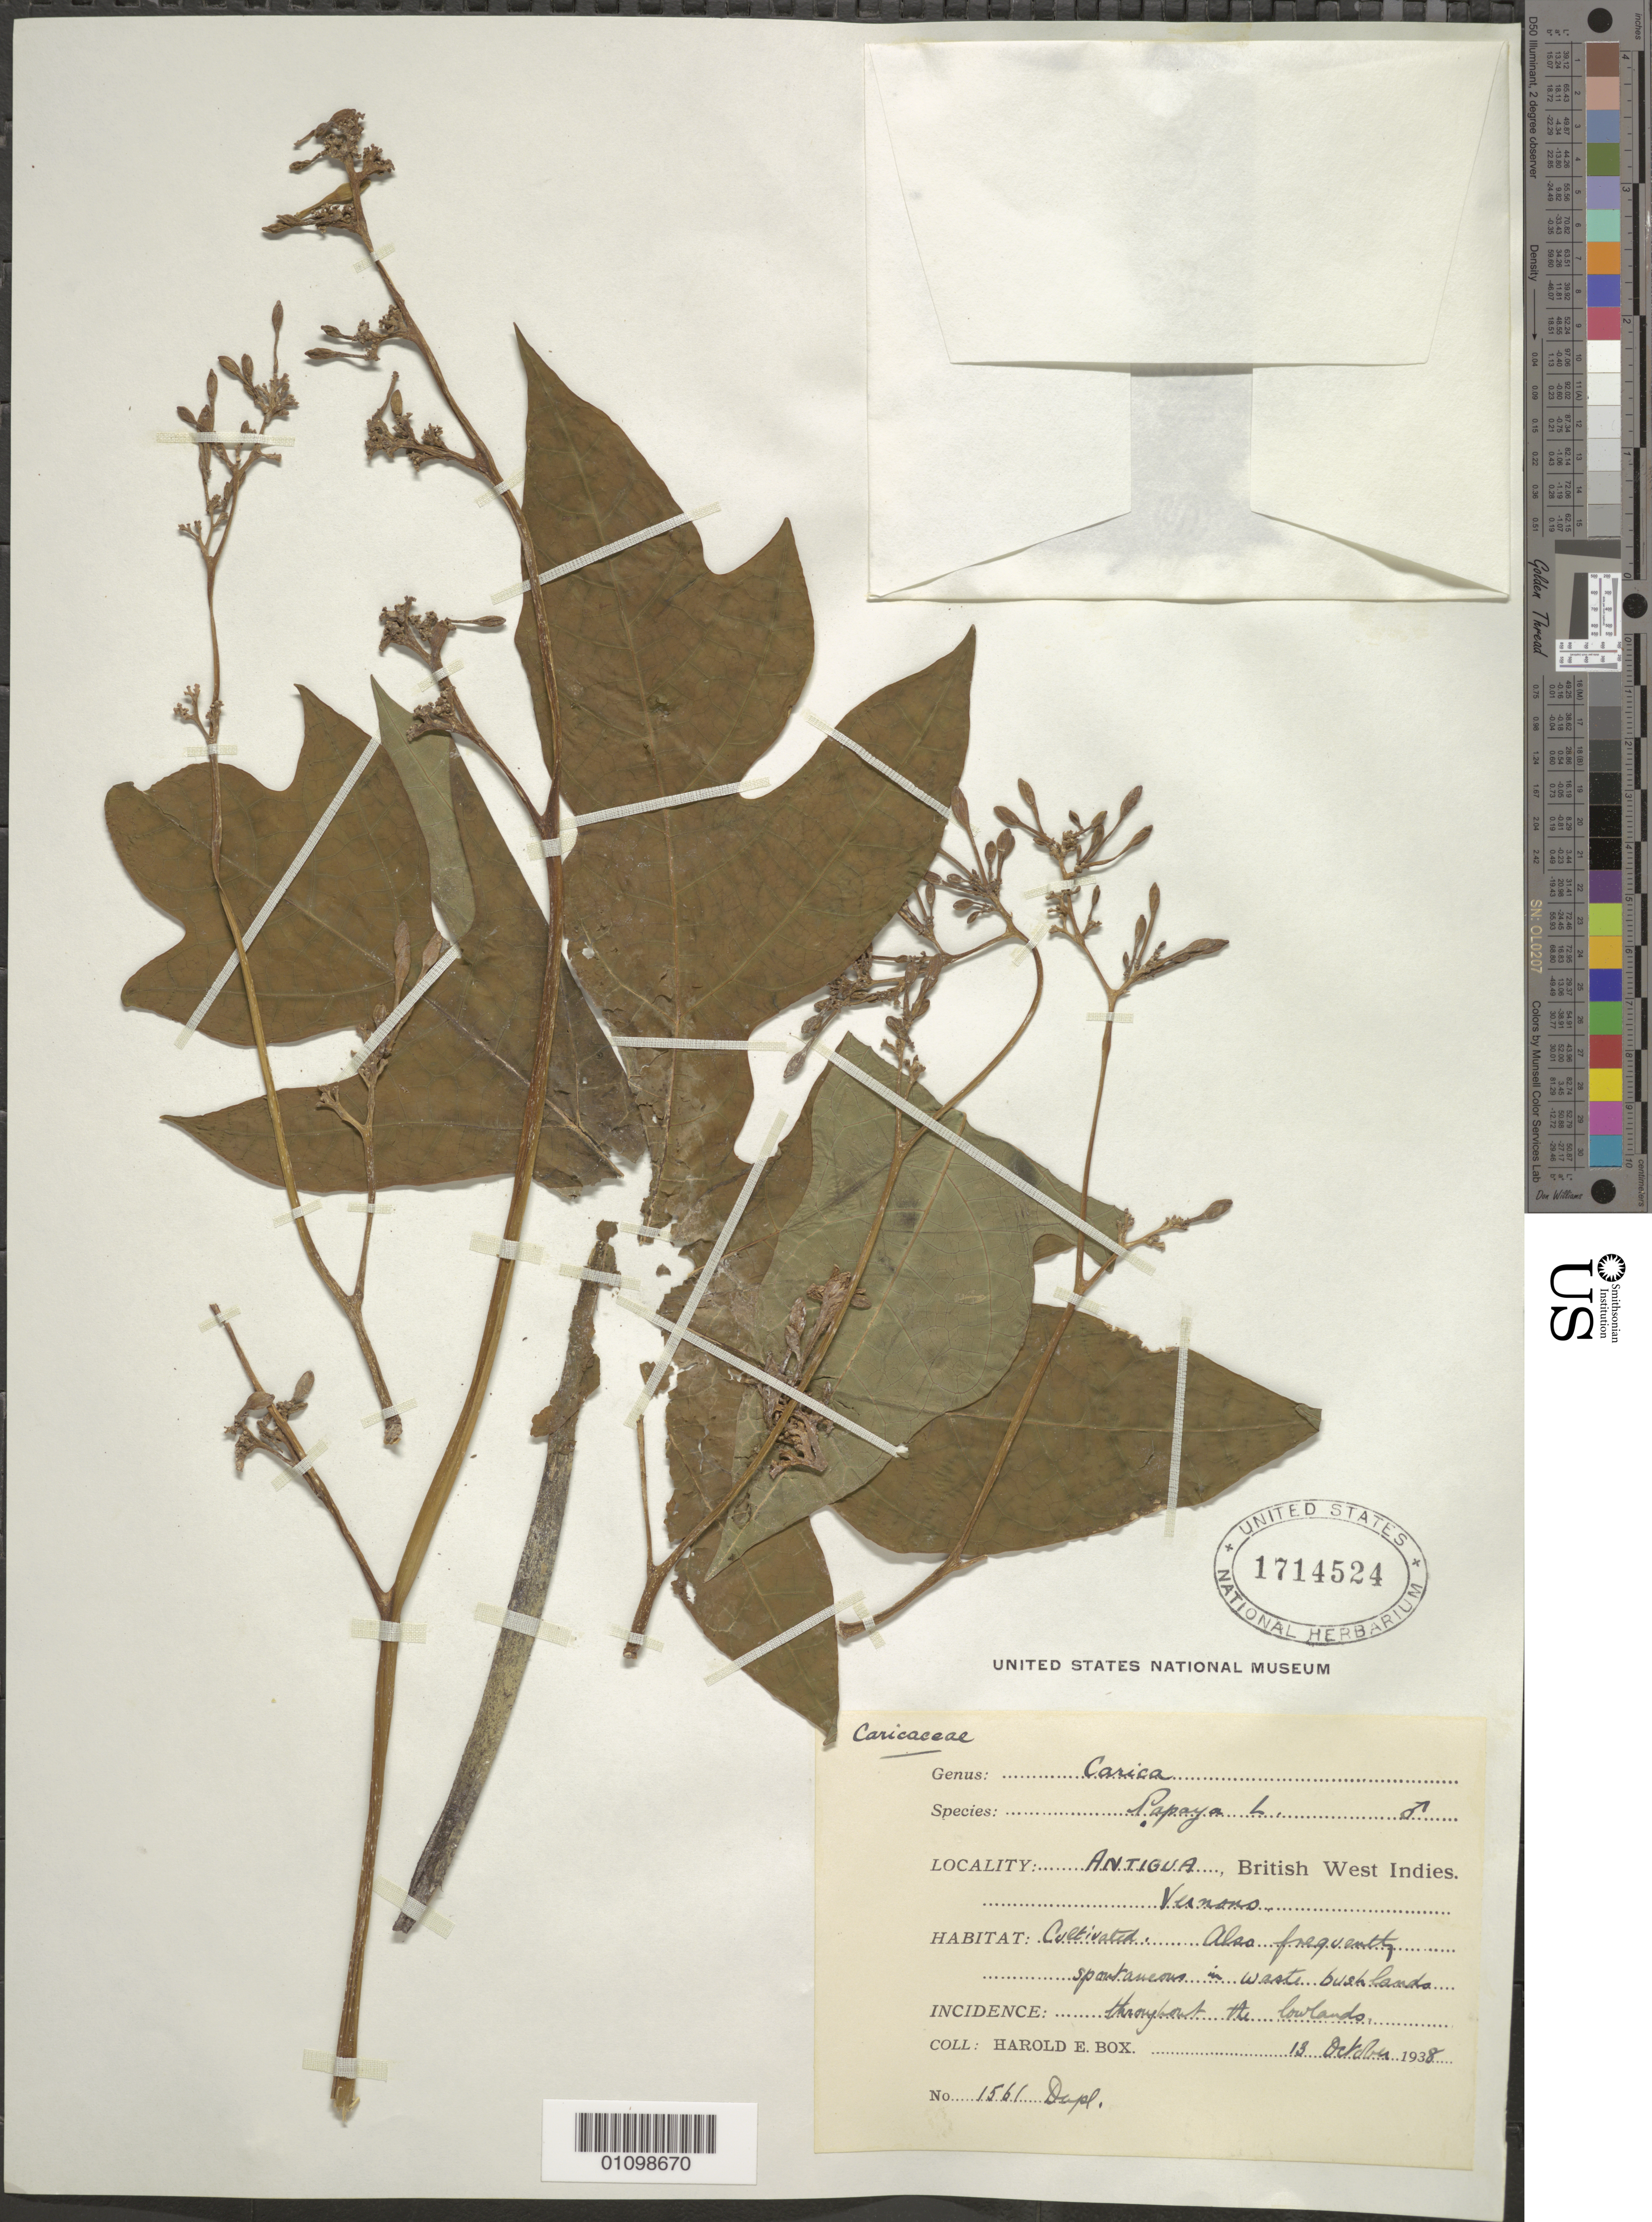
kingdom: Plantae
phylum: Tracheophyta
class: Magnoliopsida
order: Brassicales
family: Caricaceae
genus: Carica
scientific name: Carica papaya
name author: L.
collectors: H. E. Box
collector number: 1561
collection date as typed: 13 Oct 1938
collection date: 1938-10-13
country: Antigua and Barbuda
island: Antigua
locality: Vernons. Freuqently spontaneous in waste bushlands. Throughout the lowlands.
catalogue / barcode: US 1714524